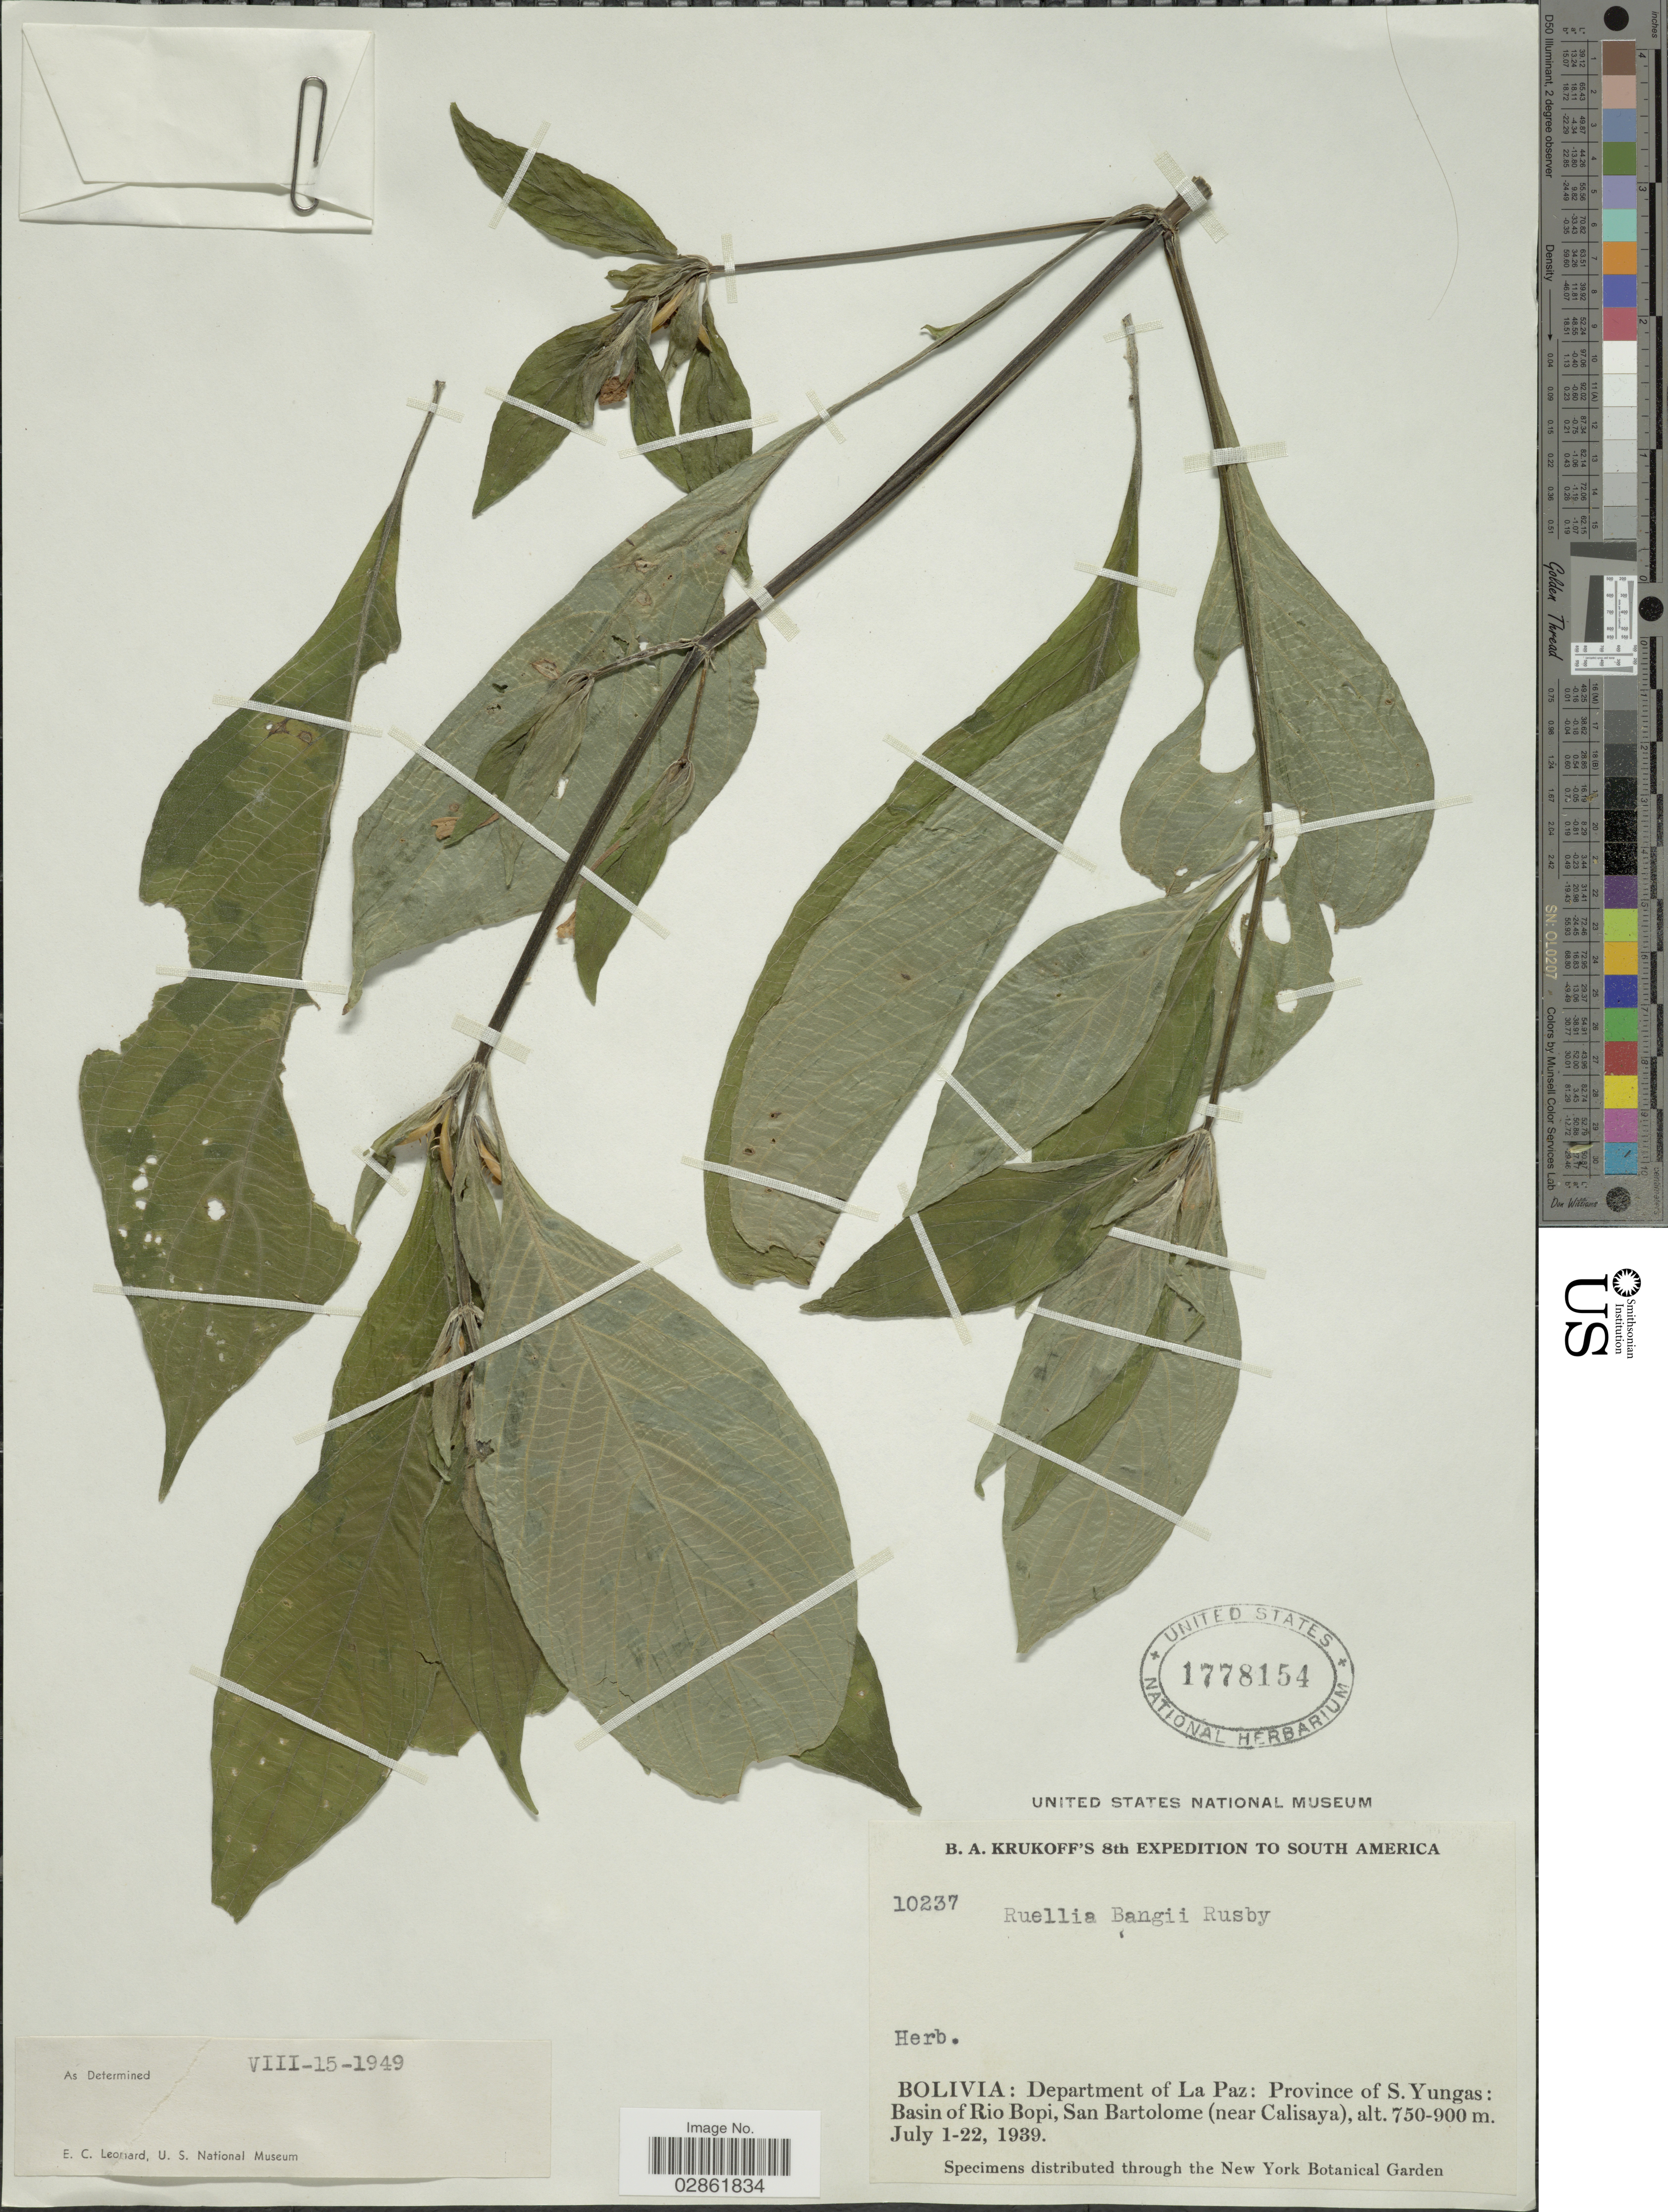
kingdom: Plantae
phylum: Tracheophyta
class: Magnoliopsida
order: Lamiales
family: Acanthaceae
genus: Ruellia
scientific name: Ruellia puri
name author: Mart. ex Nees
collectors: B. A. Krukoff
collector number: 10237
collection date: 1939-07-01/1939-07-22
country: Bolivia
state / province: La Paz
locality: Department of La Paz: Province of S. Yungas: Basin of Rio Bopi, San Bartolome (near Calisaya).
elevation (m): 750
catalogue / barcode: US 1778154